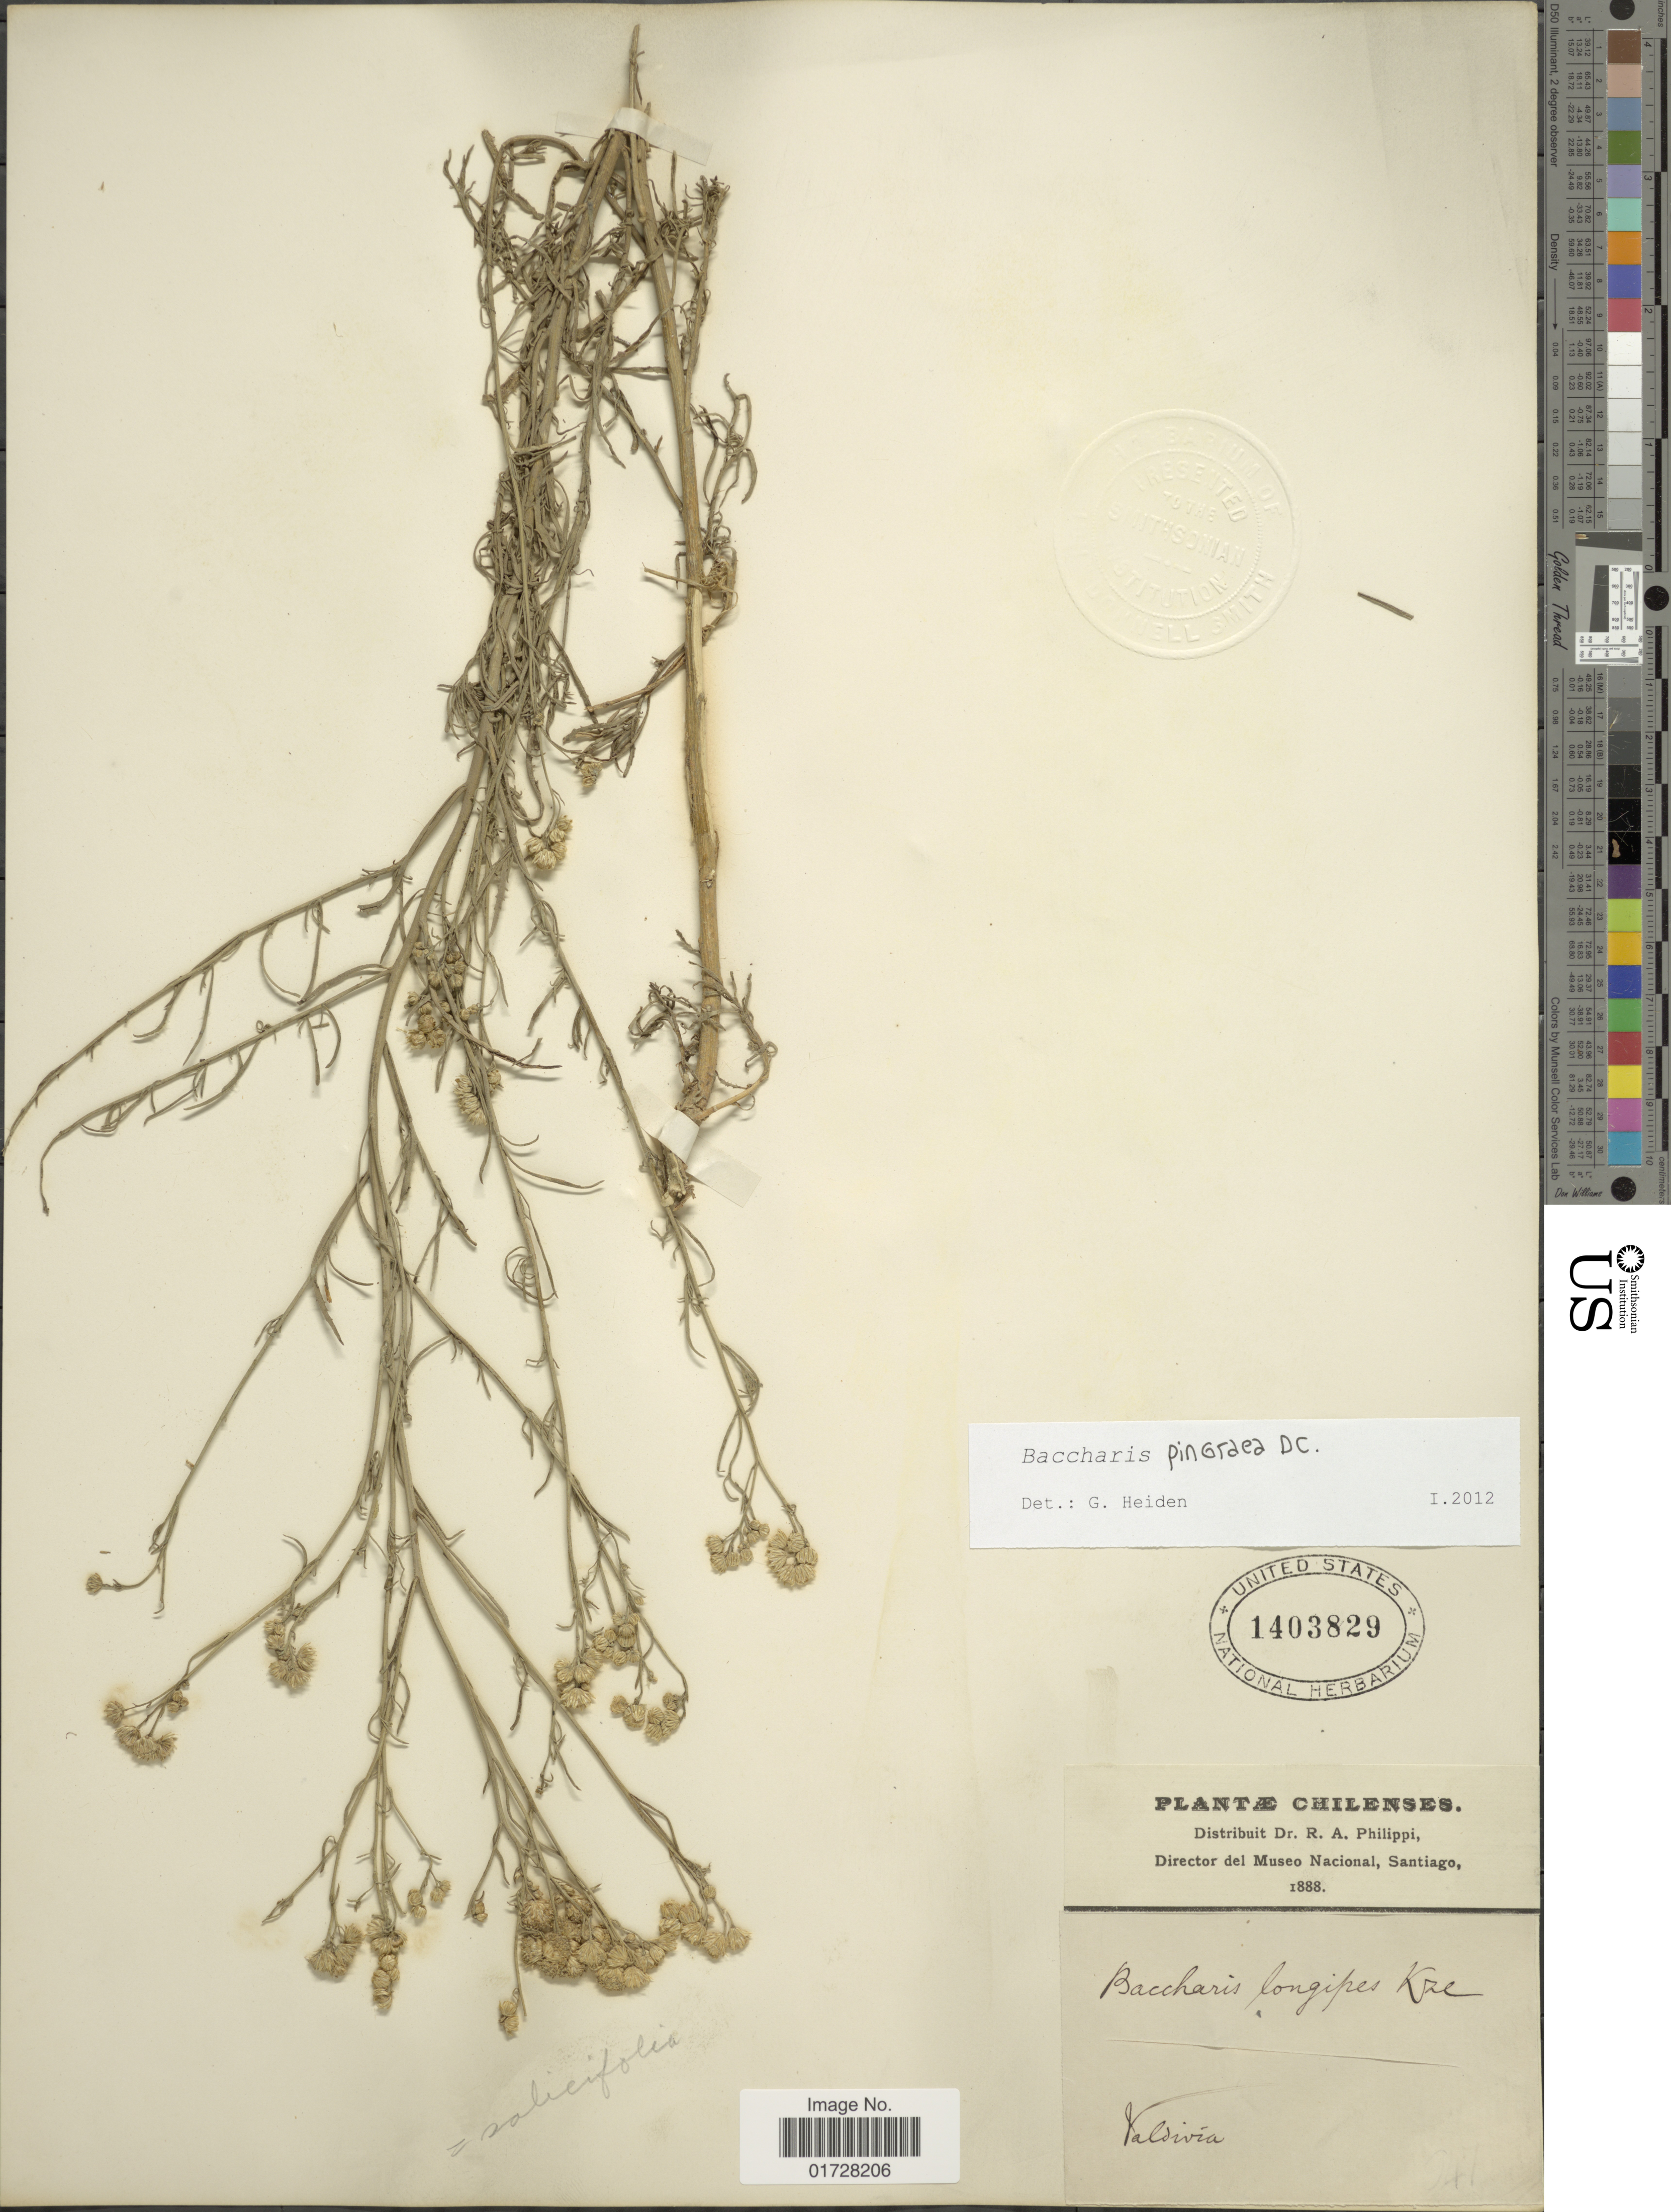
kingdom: Plantae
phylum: Tracheophyta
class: Magnoliopsida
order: Asterales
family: Asteraceae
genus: Baccharis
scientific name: Baccharis pingraea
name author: DC.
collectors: R. A. Philippi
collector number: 547*?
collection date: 1888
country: Chile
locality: Valdivia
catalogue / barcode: US 1403829